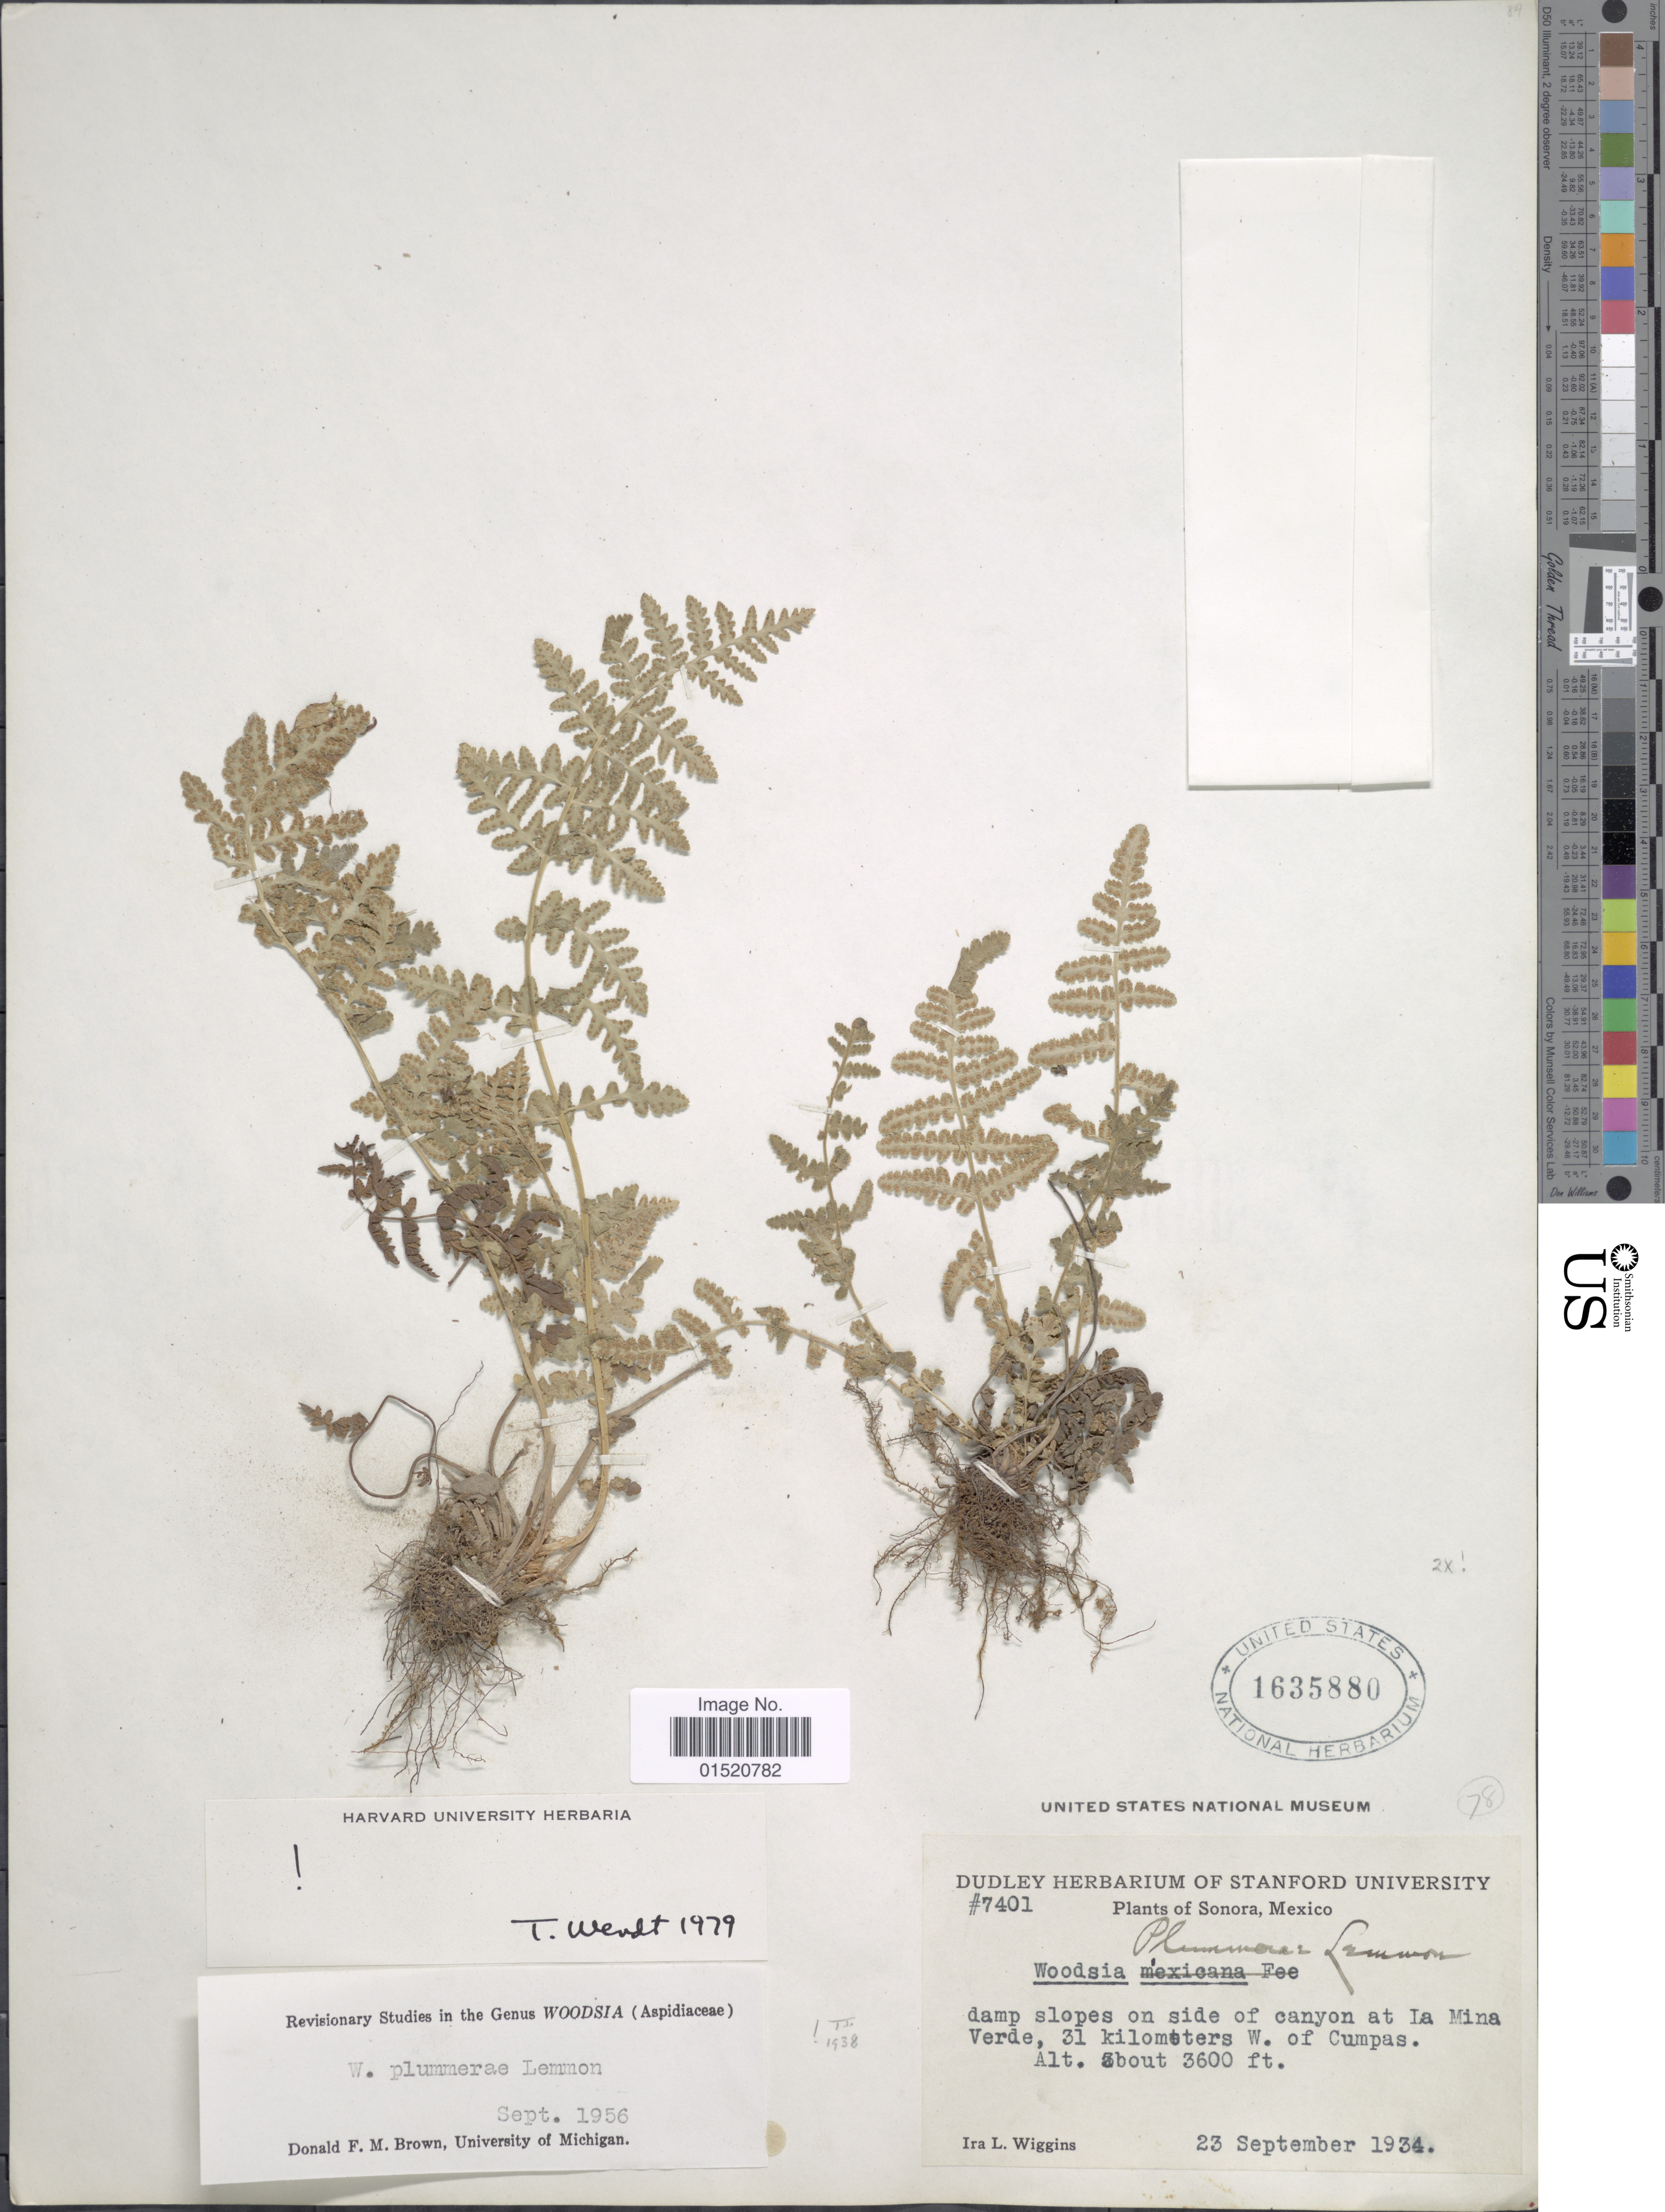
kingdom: Plantae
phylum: Tracheophyta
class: Polypodiopsida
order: Polypodiales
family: Woodsiaceae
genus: Woodsia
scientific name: Woodsia plummerae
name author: Lemmon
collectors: I. L. Wiggins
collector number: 7401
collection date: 1934-09-23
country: Mexico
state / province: Sonora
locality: Damp slopes on side of canyon at La Mina Verde, 31 kilometers W. of Cumpas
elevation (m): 1097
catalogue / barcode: US 1635880